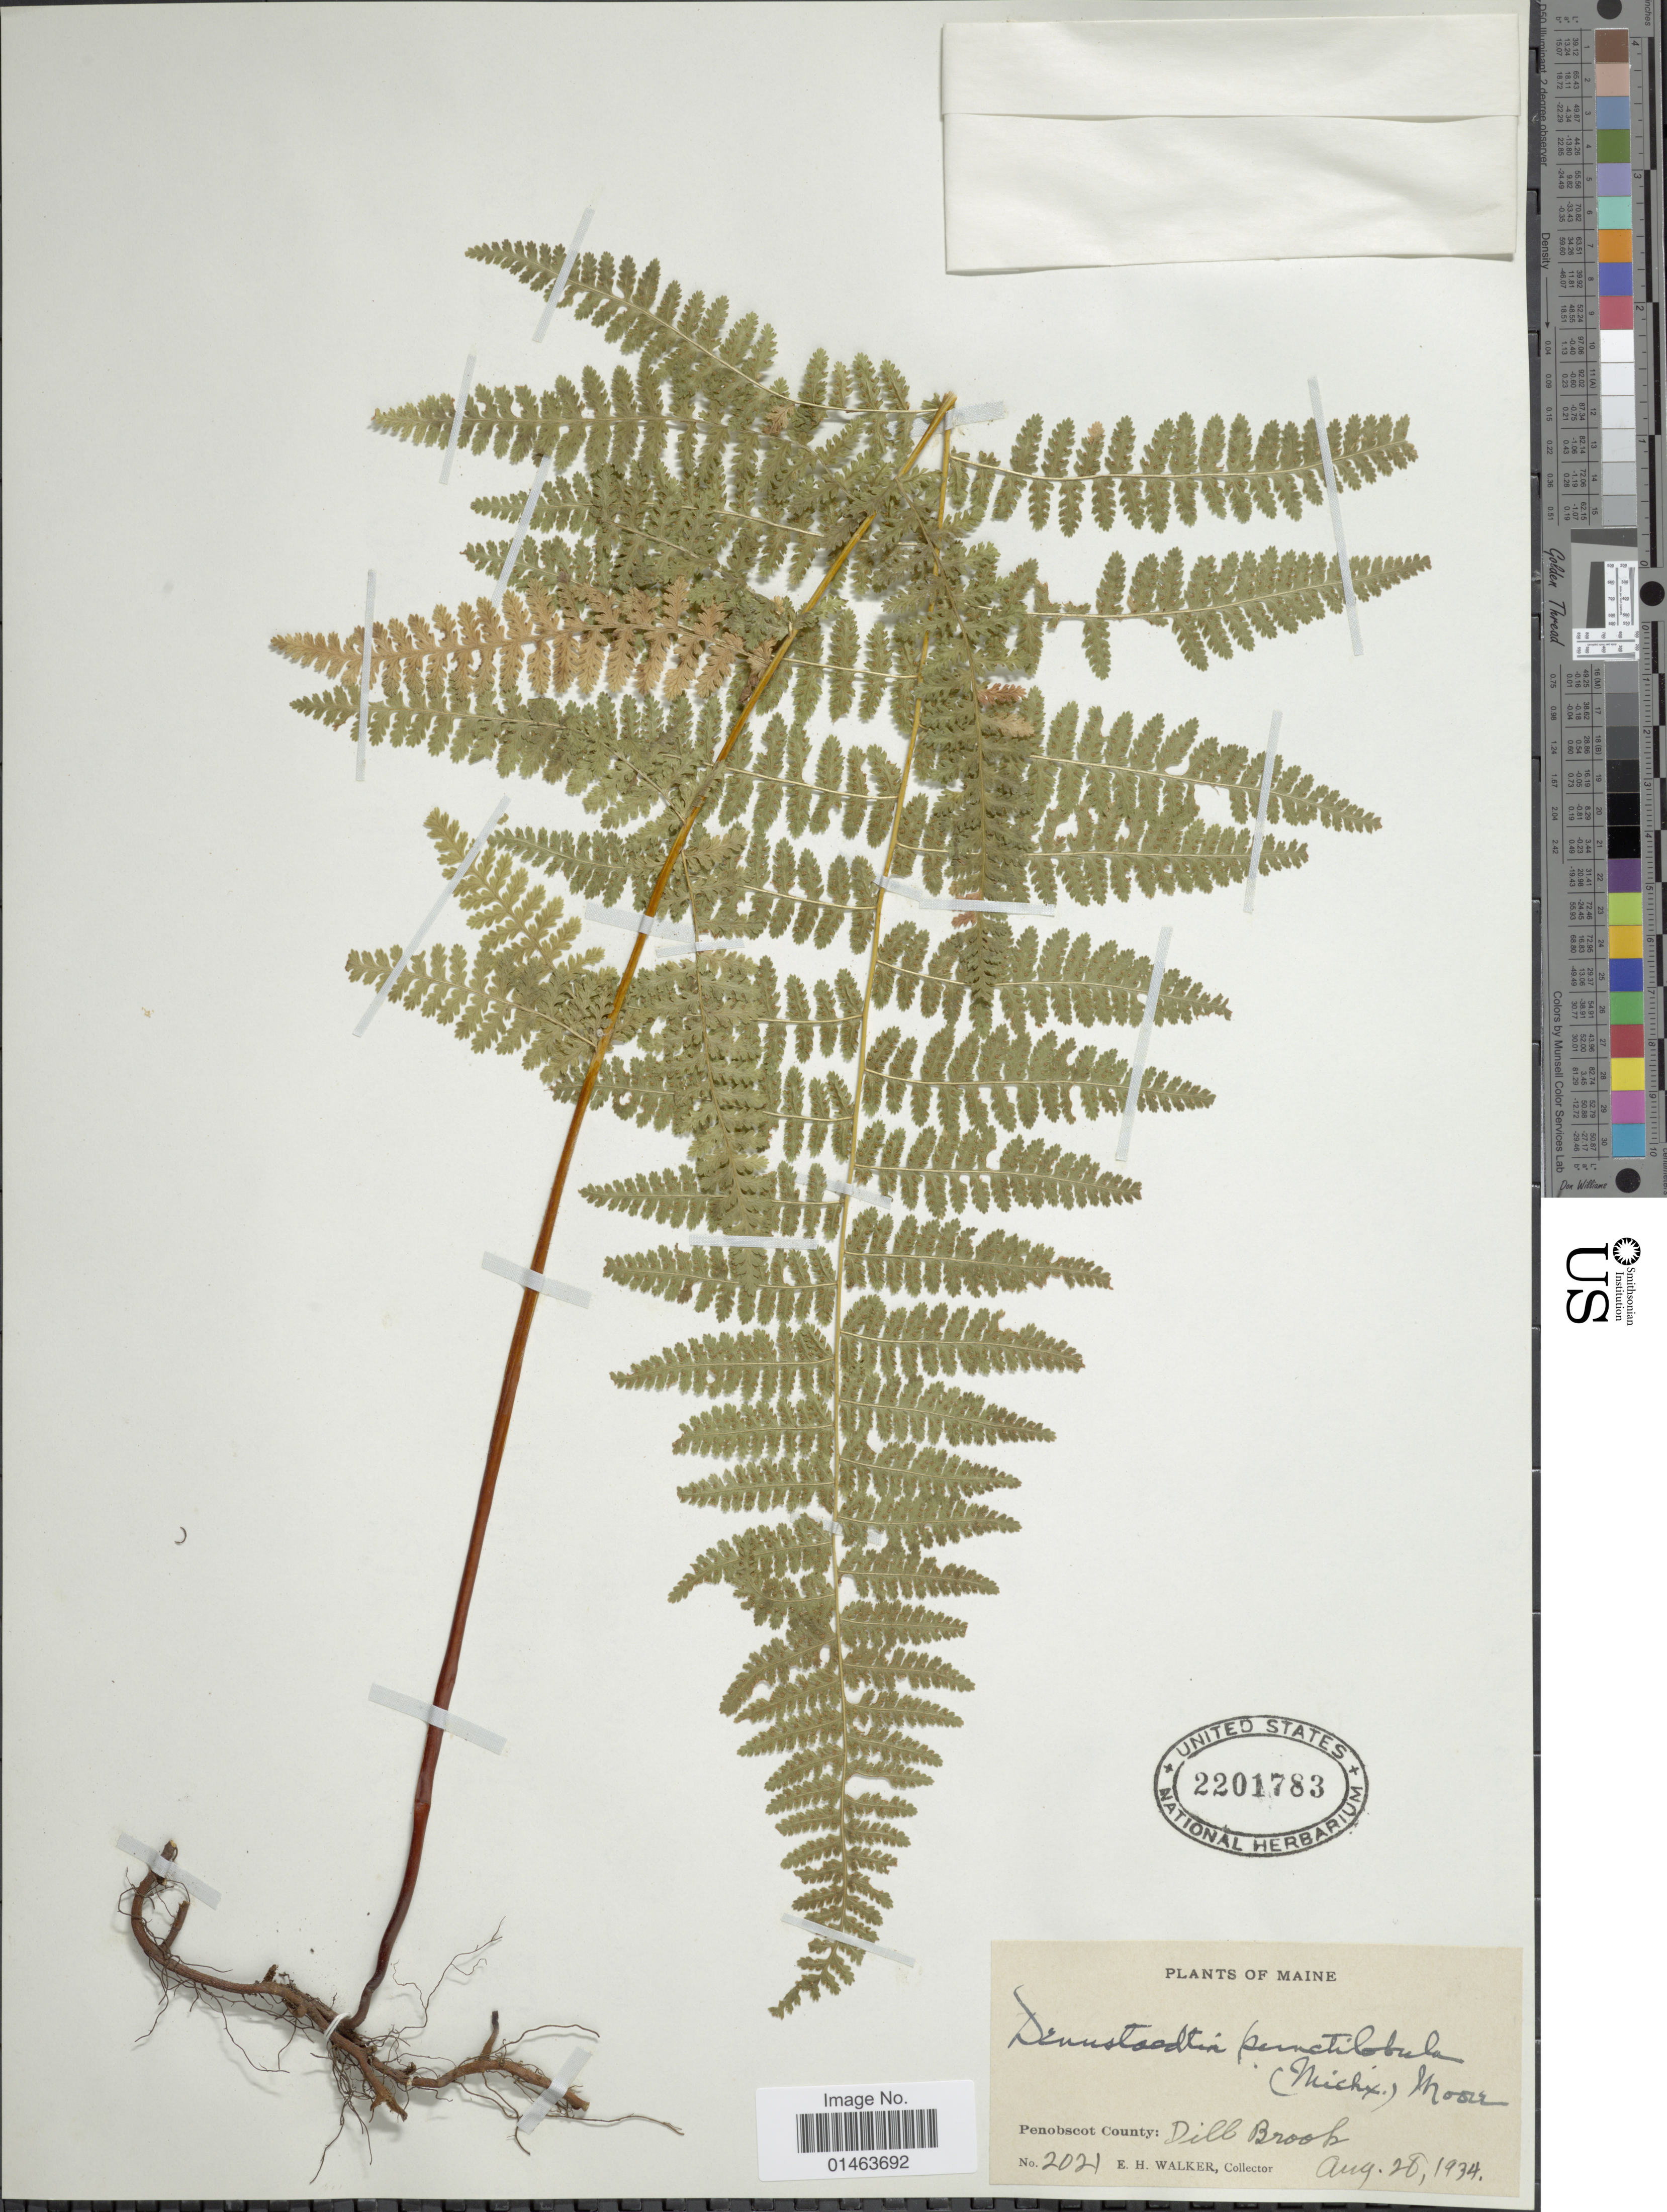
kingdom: Plantae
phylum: Tracheophyta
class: Polypodiopsida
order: Polypodiales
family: Dennstaedtiaceae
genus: Dennstaedtia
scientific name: Dennstaedtia punctilobula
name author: (Michx.) T. Moore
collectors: E. H. Walker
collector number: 2021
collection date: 1934-08-28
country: United States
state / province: Maine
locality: Penobscot County: Dill Brook.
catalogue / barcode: US 2201783